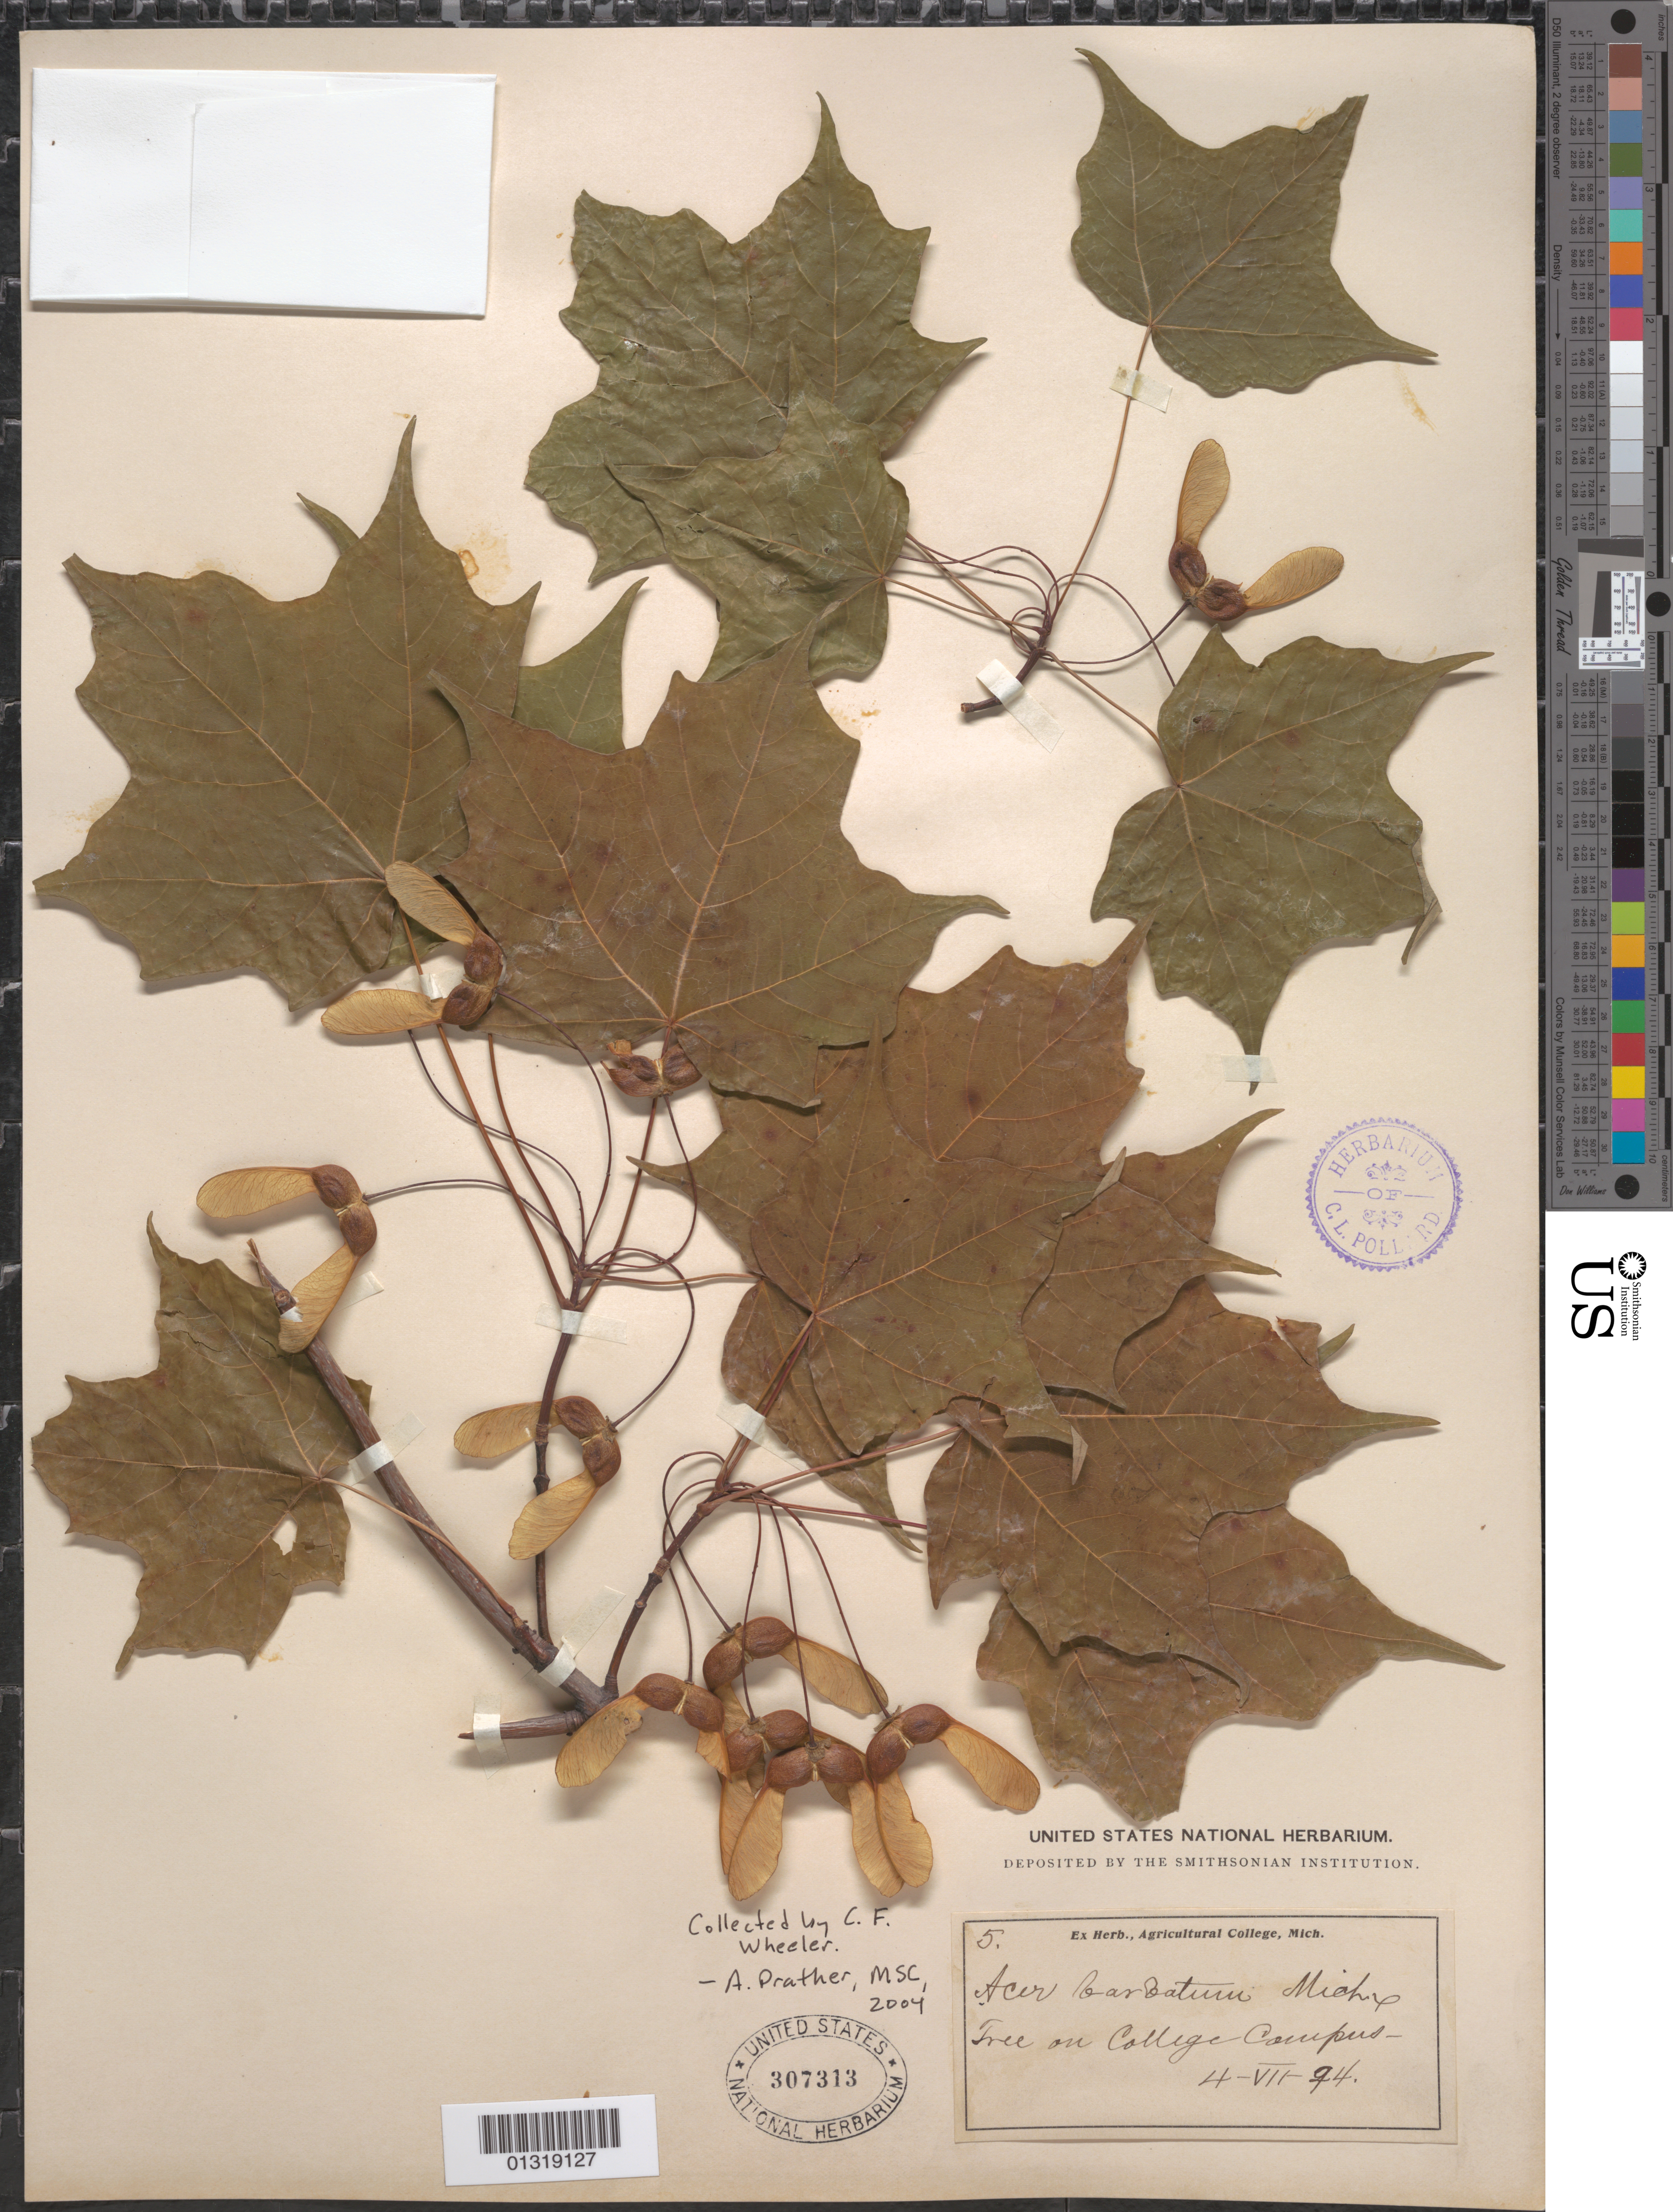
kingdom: Plantae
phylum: Tracheophyta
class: Magnoliopsida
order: Sapindales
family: Sapindaceae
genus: Acer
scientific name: Acer saccharum subsp. skutchii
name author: (Rehder) A.E. Murray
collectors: C. Wheeler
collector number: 5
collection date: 1894-07-04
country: United States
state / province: Michigan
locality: Agricultural College [East Lansing, MI?], on college campus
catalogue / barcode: US 307313